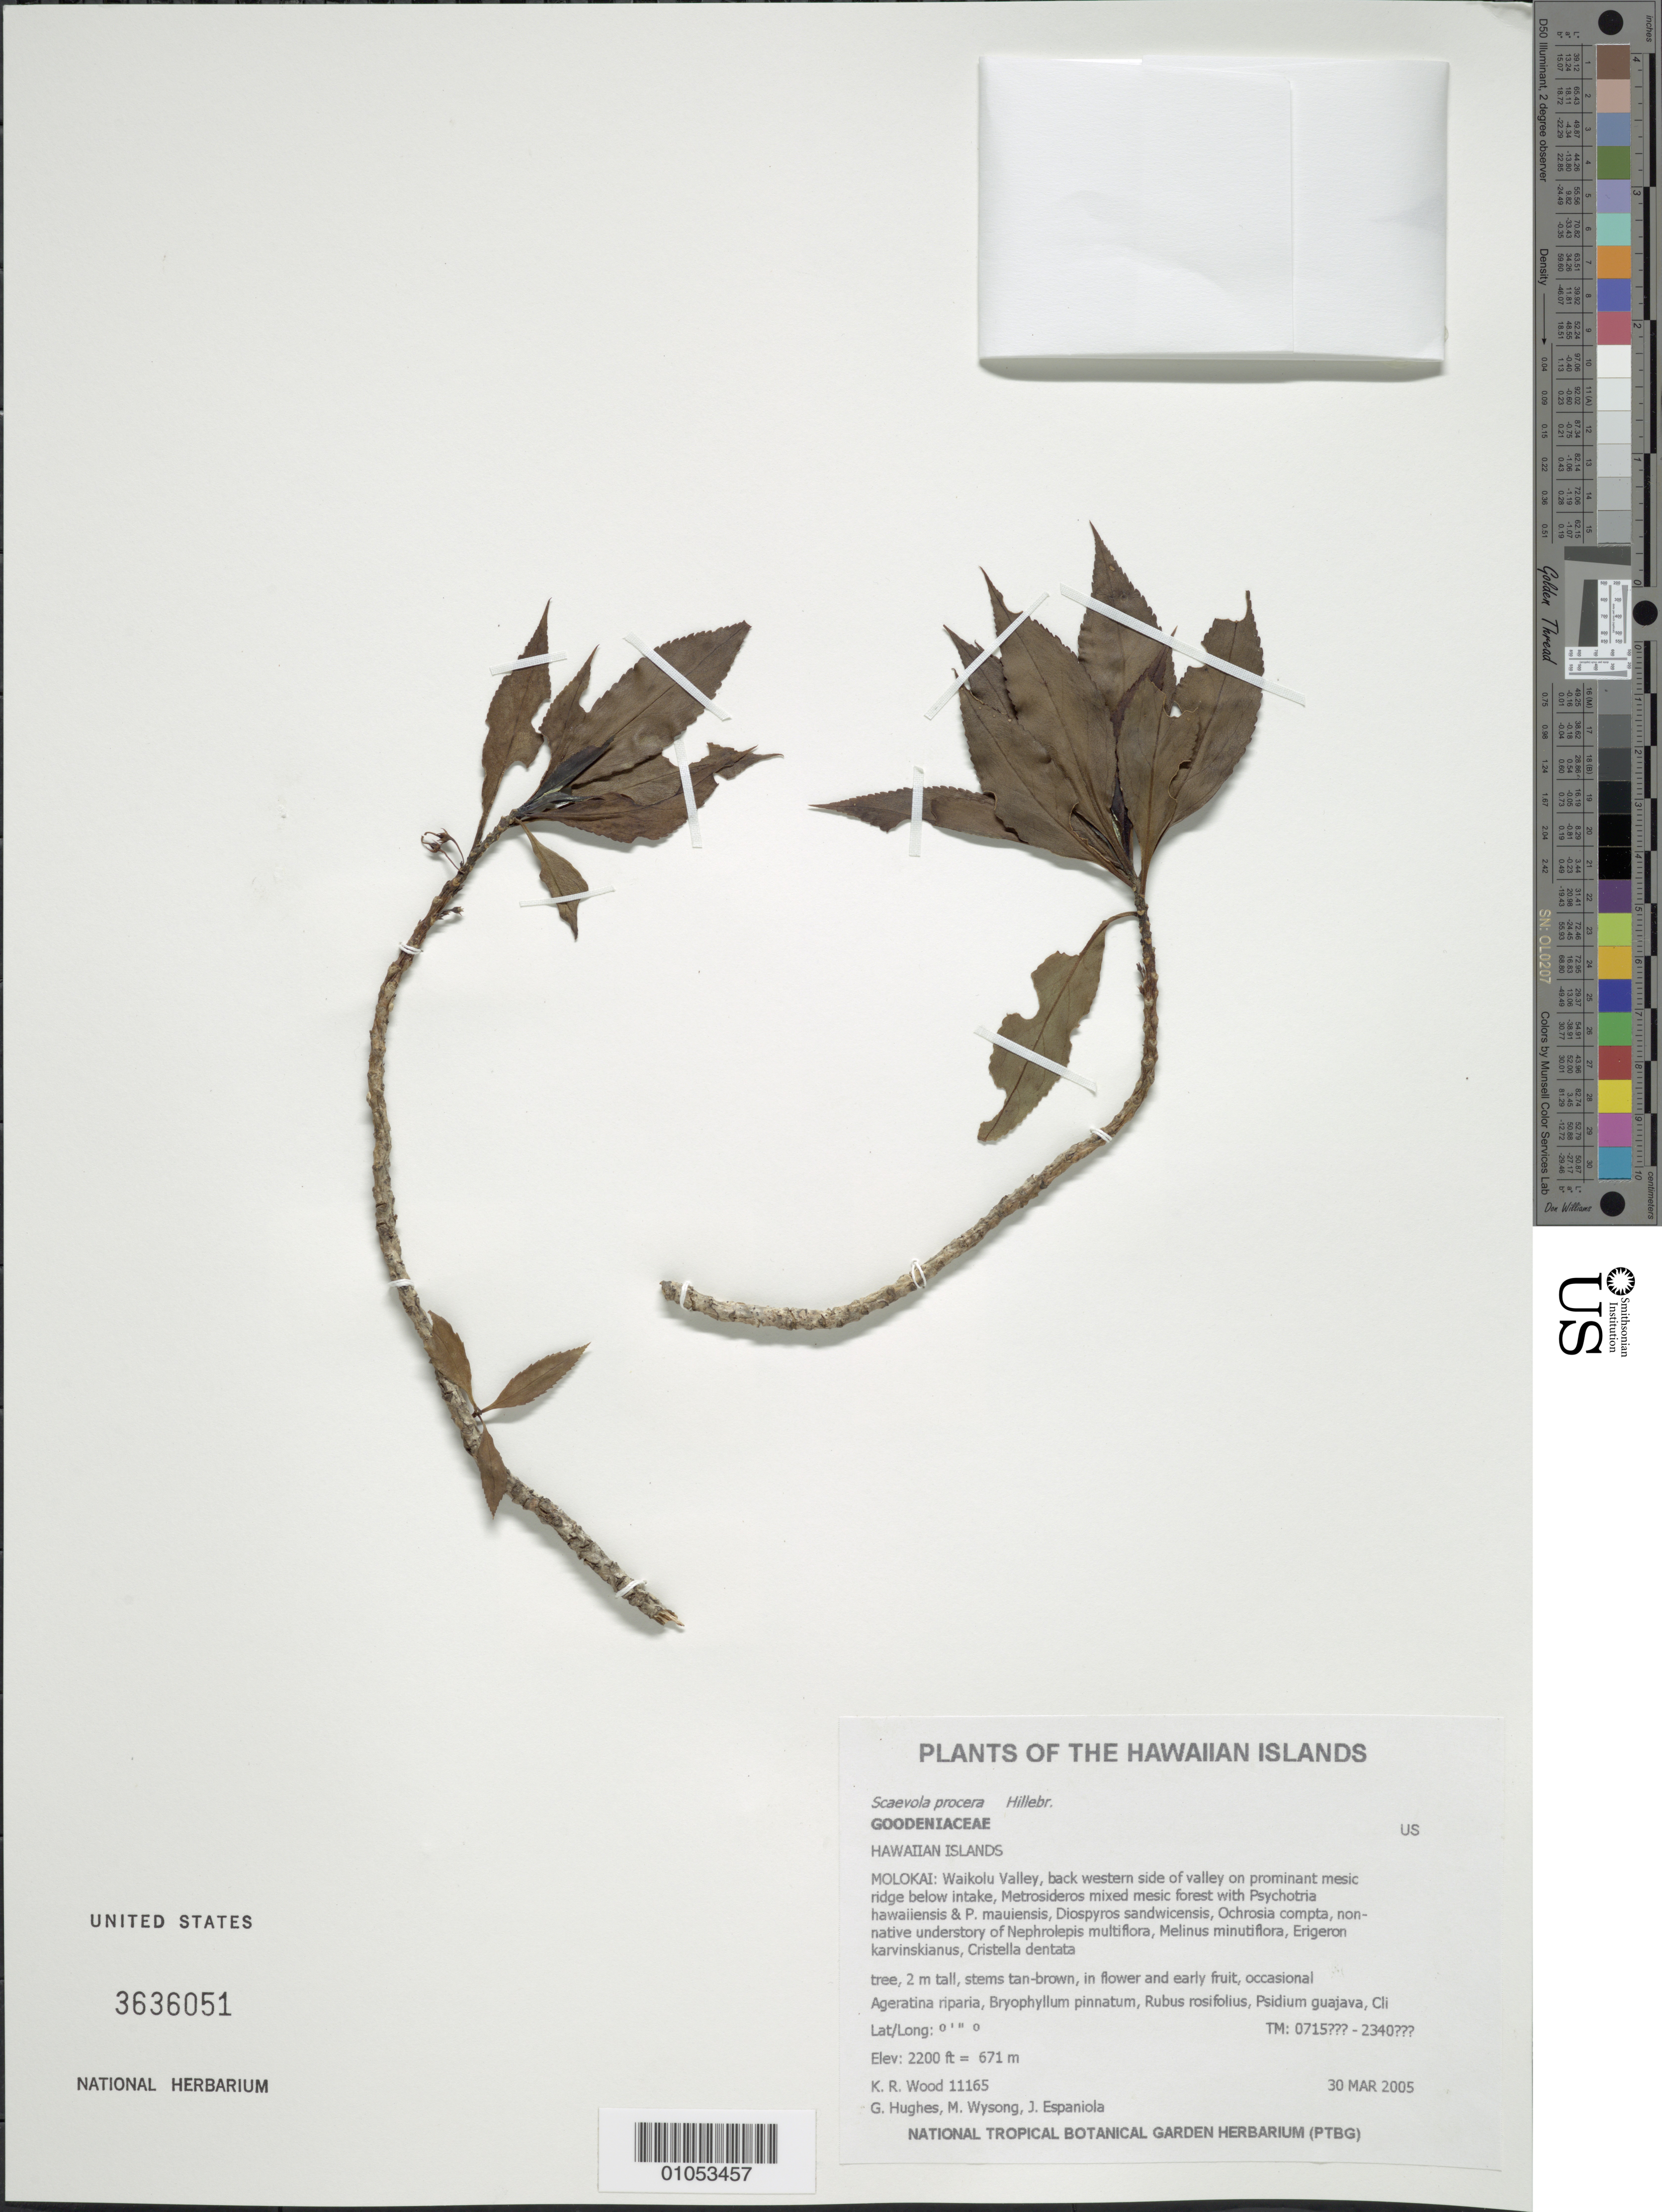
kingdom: Plantae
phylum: Tracheophyta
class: Magnoliopsida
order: Asterales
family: Goodeniaceae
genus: Scaevola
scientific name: Scaevola procera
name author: Hillebr.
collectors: K. R. Wood, G. Hughes, M. Wysong & J. Espaniola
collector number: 11165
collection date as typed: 30 Mar 2005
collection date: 2005-03-30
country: United States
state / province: Hawaii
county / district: Maui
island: Moloka'i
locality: Waikolu Valley, back western side of valley on prominent mesic ridge below intake.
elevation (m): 671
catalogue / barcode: US 3636051